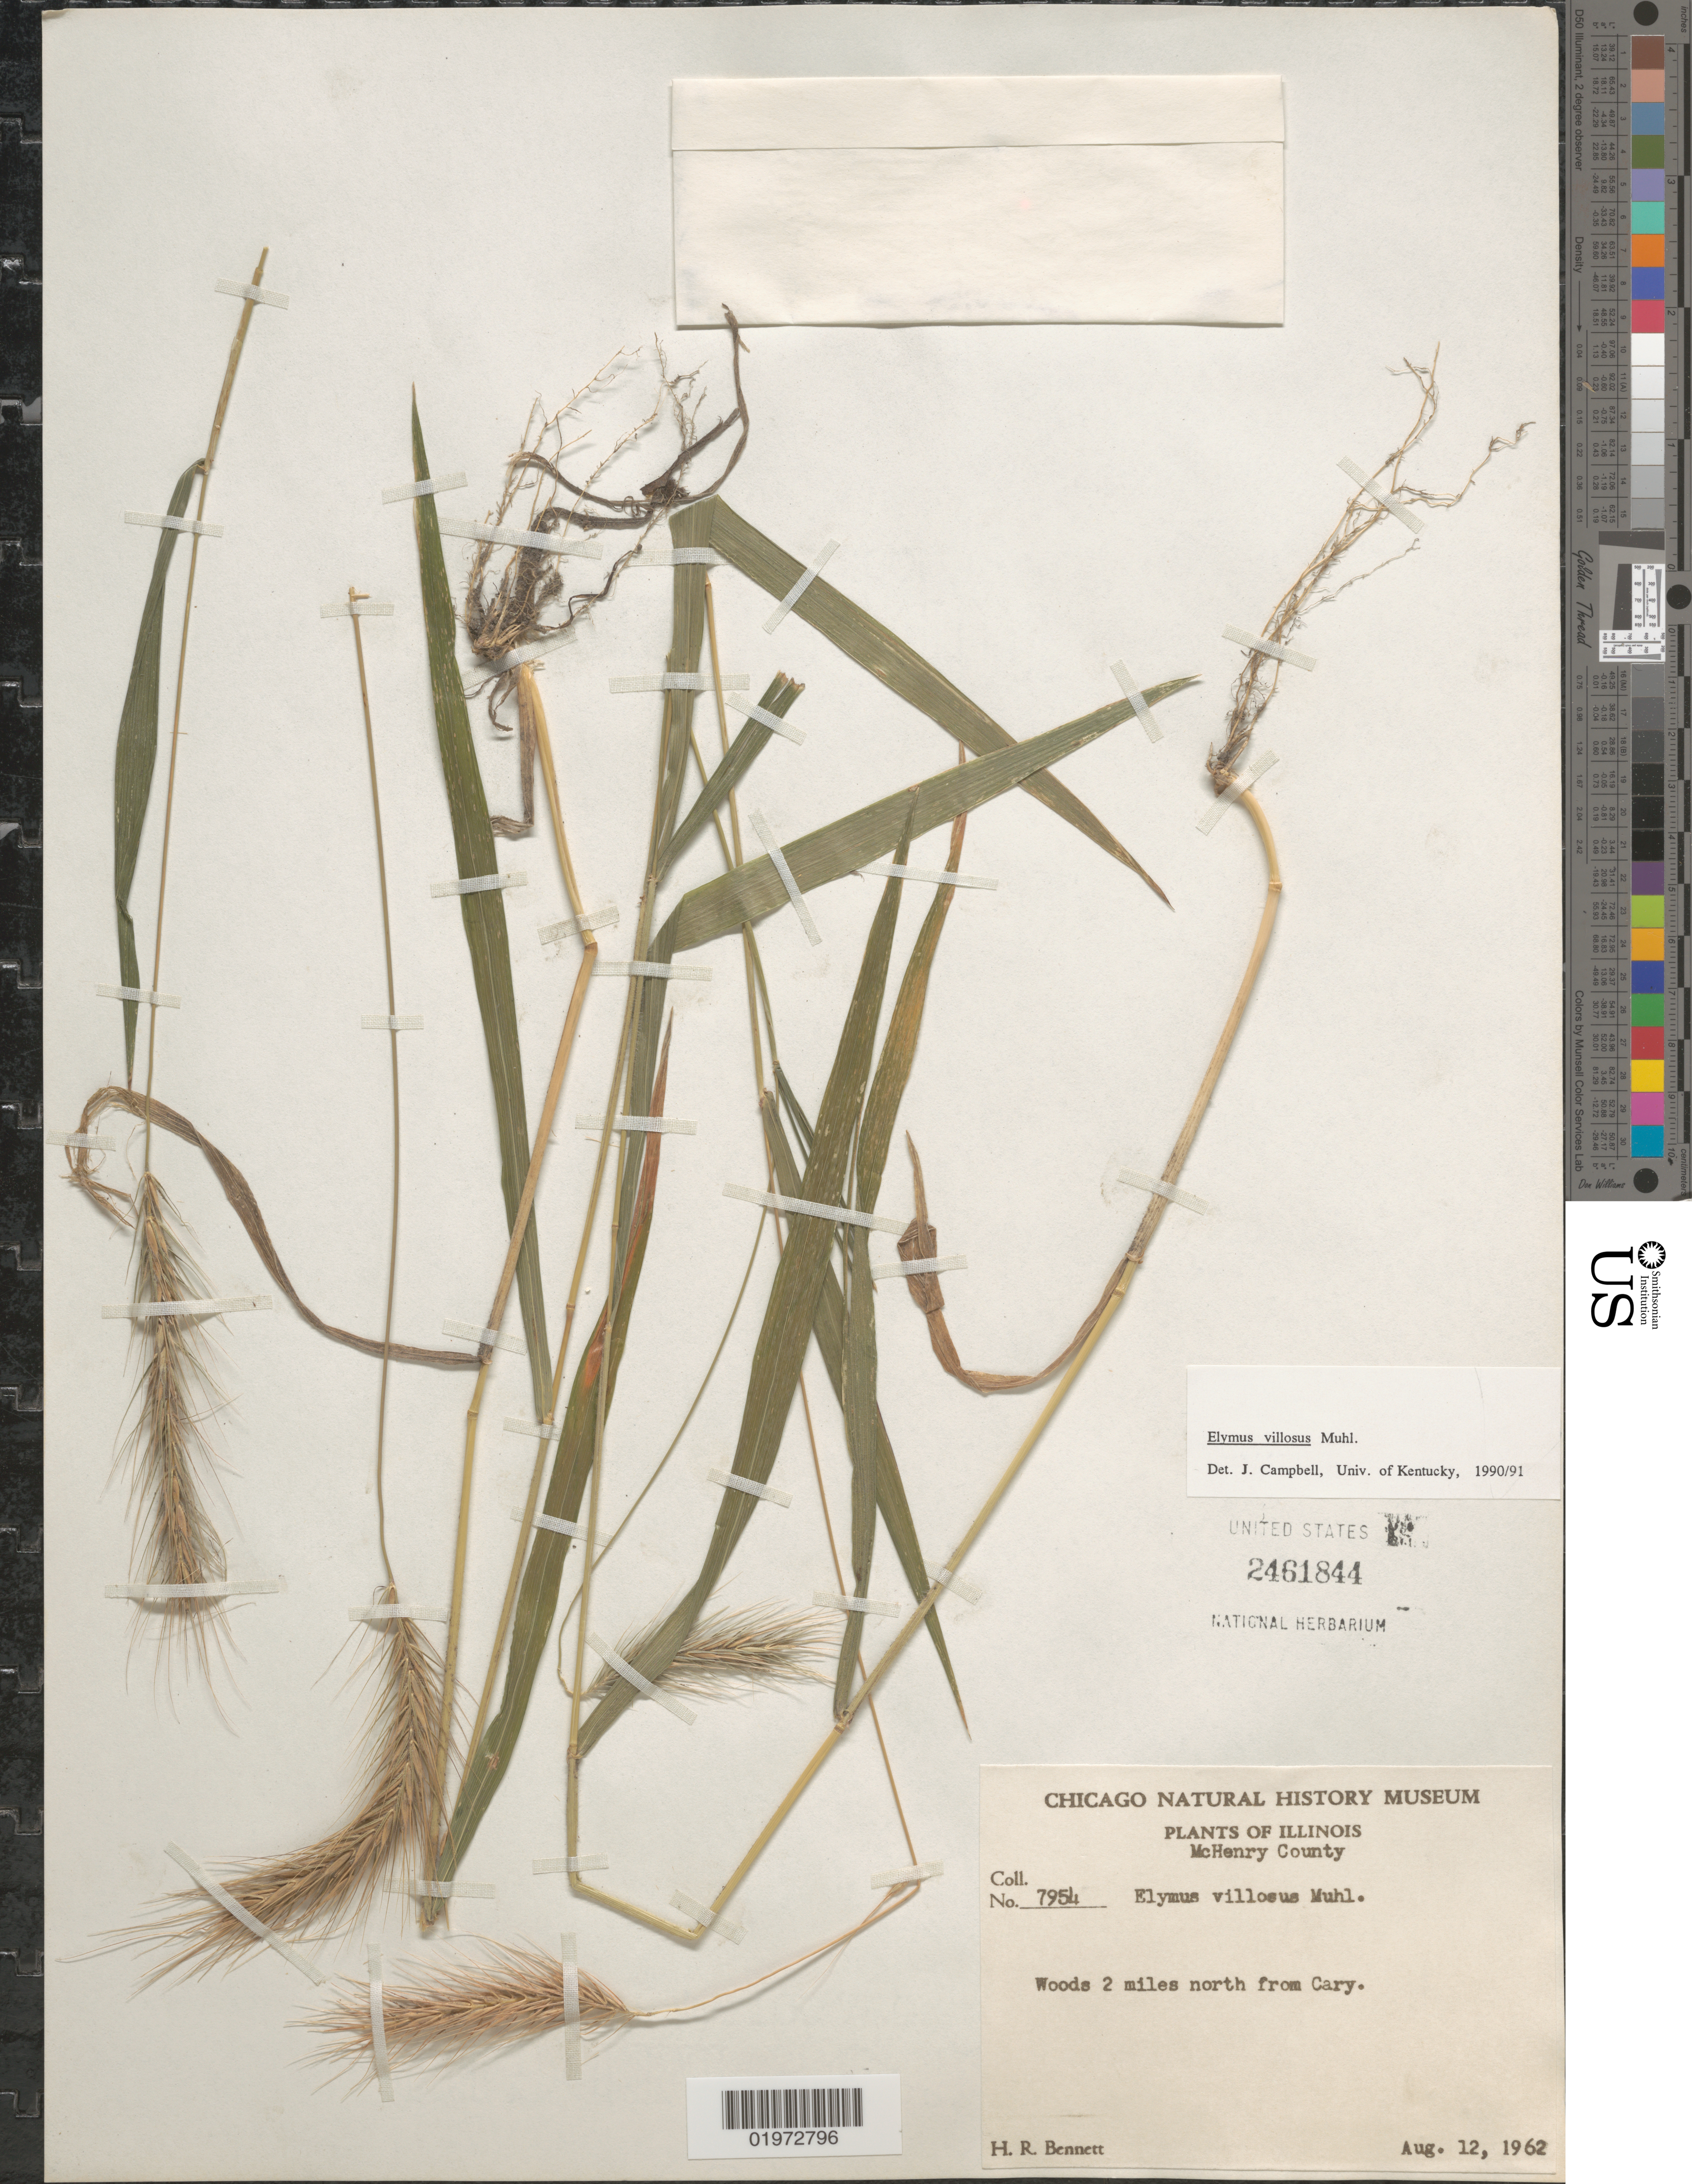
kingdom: Plantae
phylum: Tracheophyta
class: Liliopsida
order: Poales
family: Poaceae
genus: Elymus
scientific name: Elymus villosus var. arkansanus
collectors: H. R. Bennett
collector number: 7954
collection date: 1962-08-12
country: United States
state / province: Illinois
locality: McHenry County. Woods 2 miles north from Cary.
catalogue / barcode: US 2461844